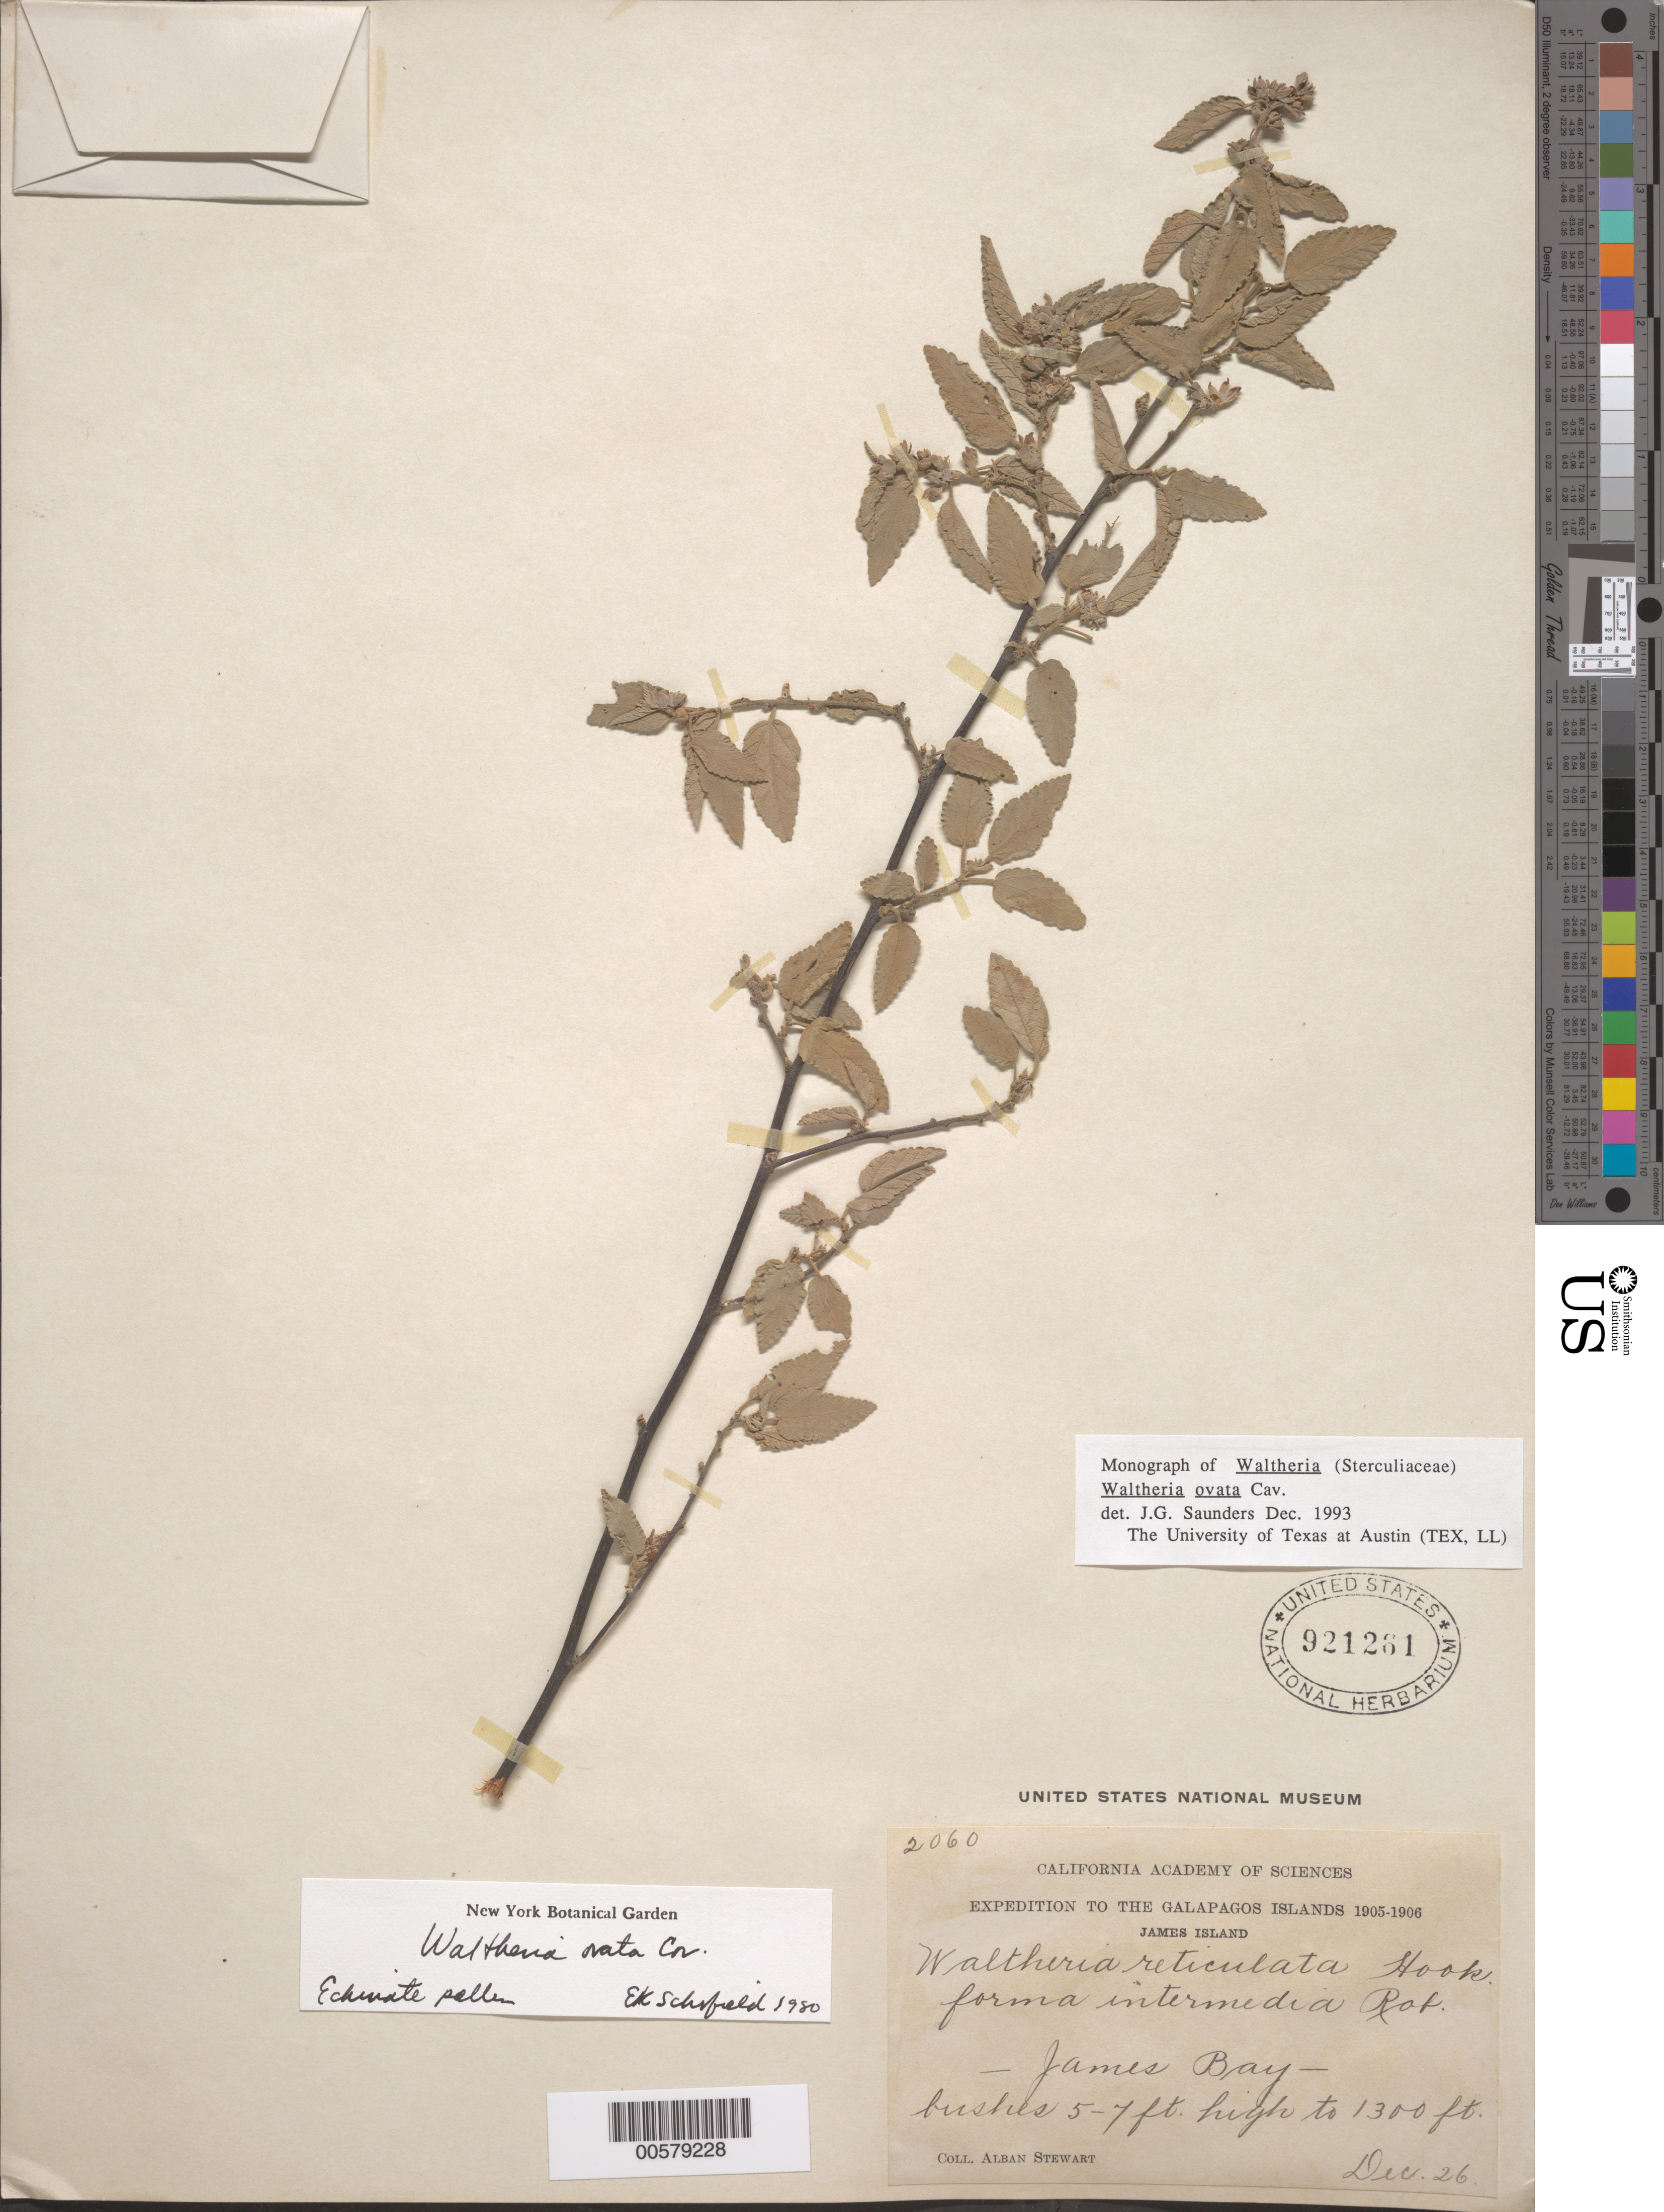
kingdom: Plantae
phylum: Tracheophyta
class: Magnoliopsida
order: Malvales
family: Malvaceae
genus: Waltheria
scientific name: Waltheria ovata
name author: Cav.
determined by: Saunders, J. G.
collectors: A. Stewart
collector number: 2060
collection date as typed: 26 Dec 1905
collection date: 1905-12-26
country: Ecuador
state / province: Colón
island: Santiago [James, San Salvador]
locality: James Bay [James I. = Isla San Salvador (Santiago I.)]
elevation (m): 396.2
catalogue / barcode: US 921261